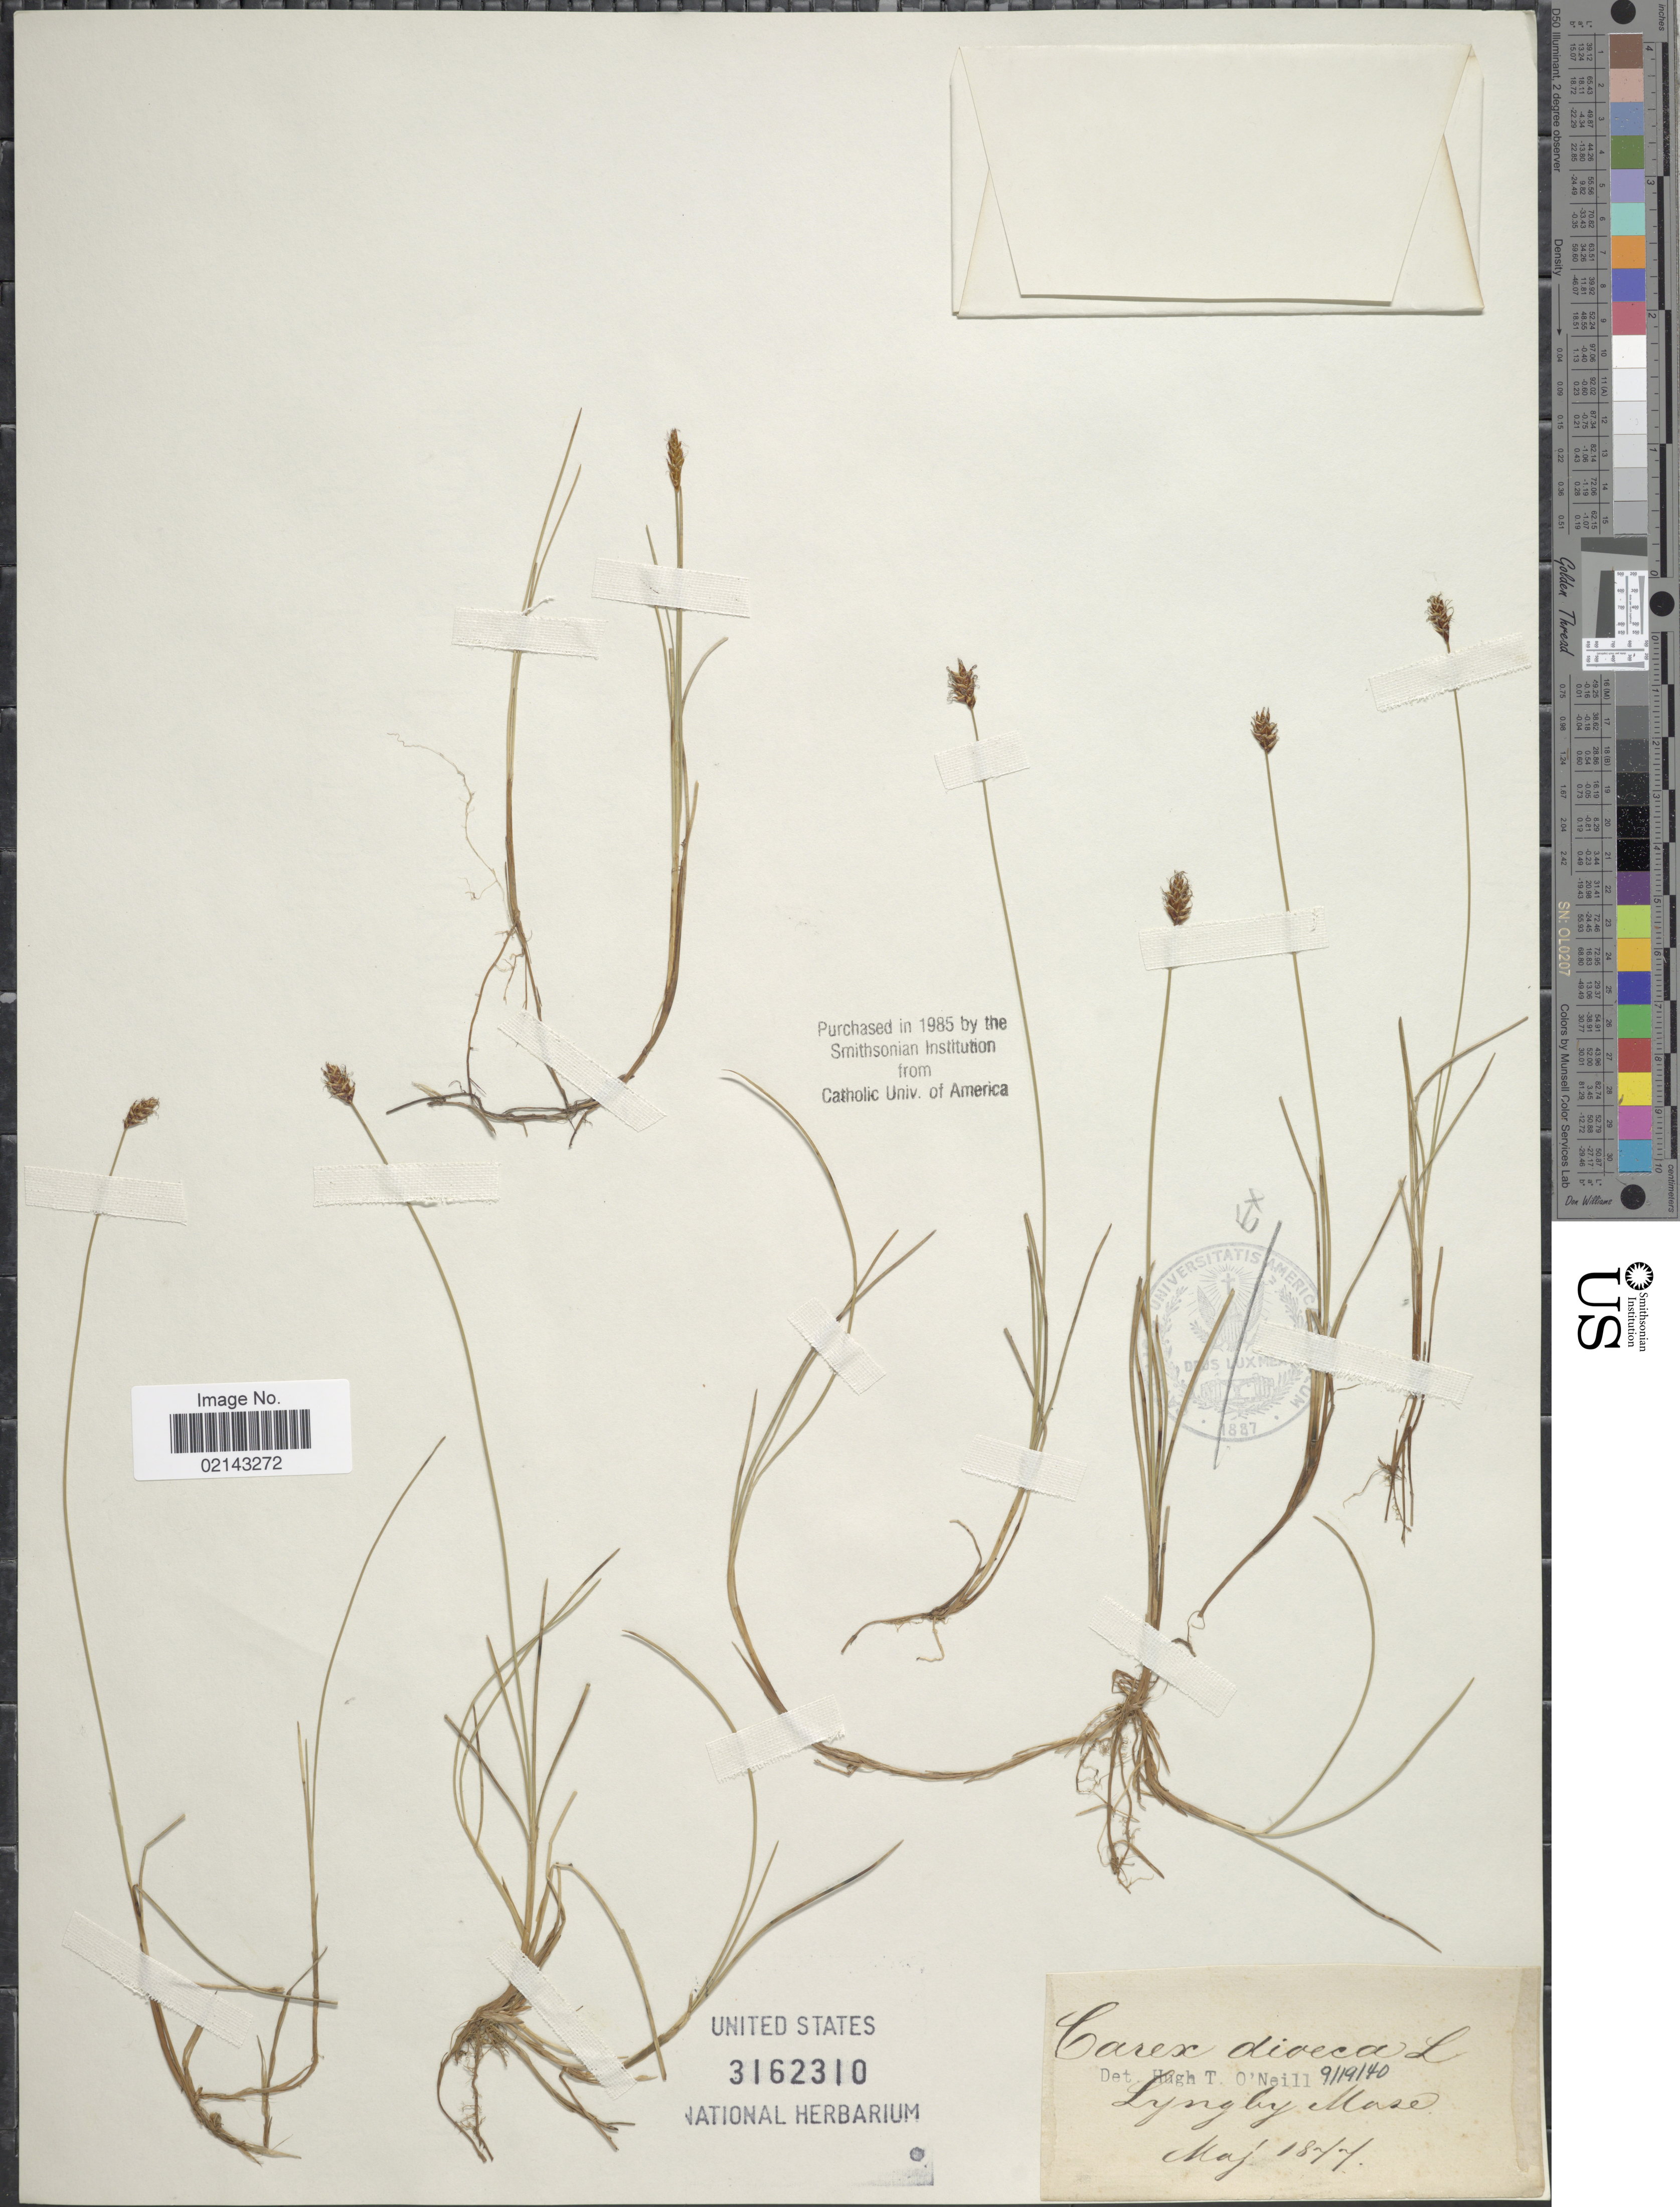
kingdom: Plantae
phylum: Tracheophyta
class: Liliopsida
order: Poales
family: Cyperaceae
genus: Carex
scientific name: Carex dioica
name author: L.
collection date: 1877-05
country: Denmark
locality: Lyngby Mase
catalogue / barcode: US 3162310